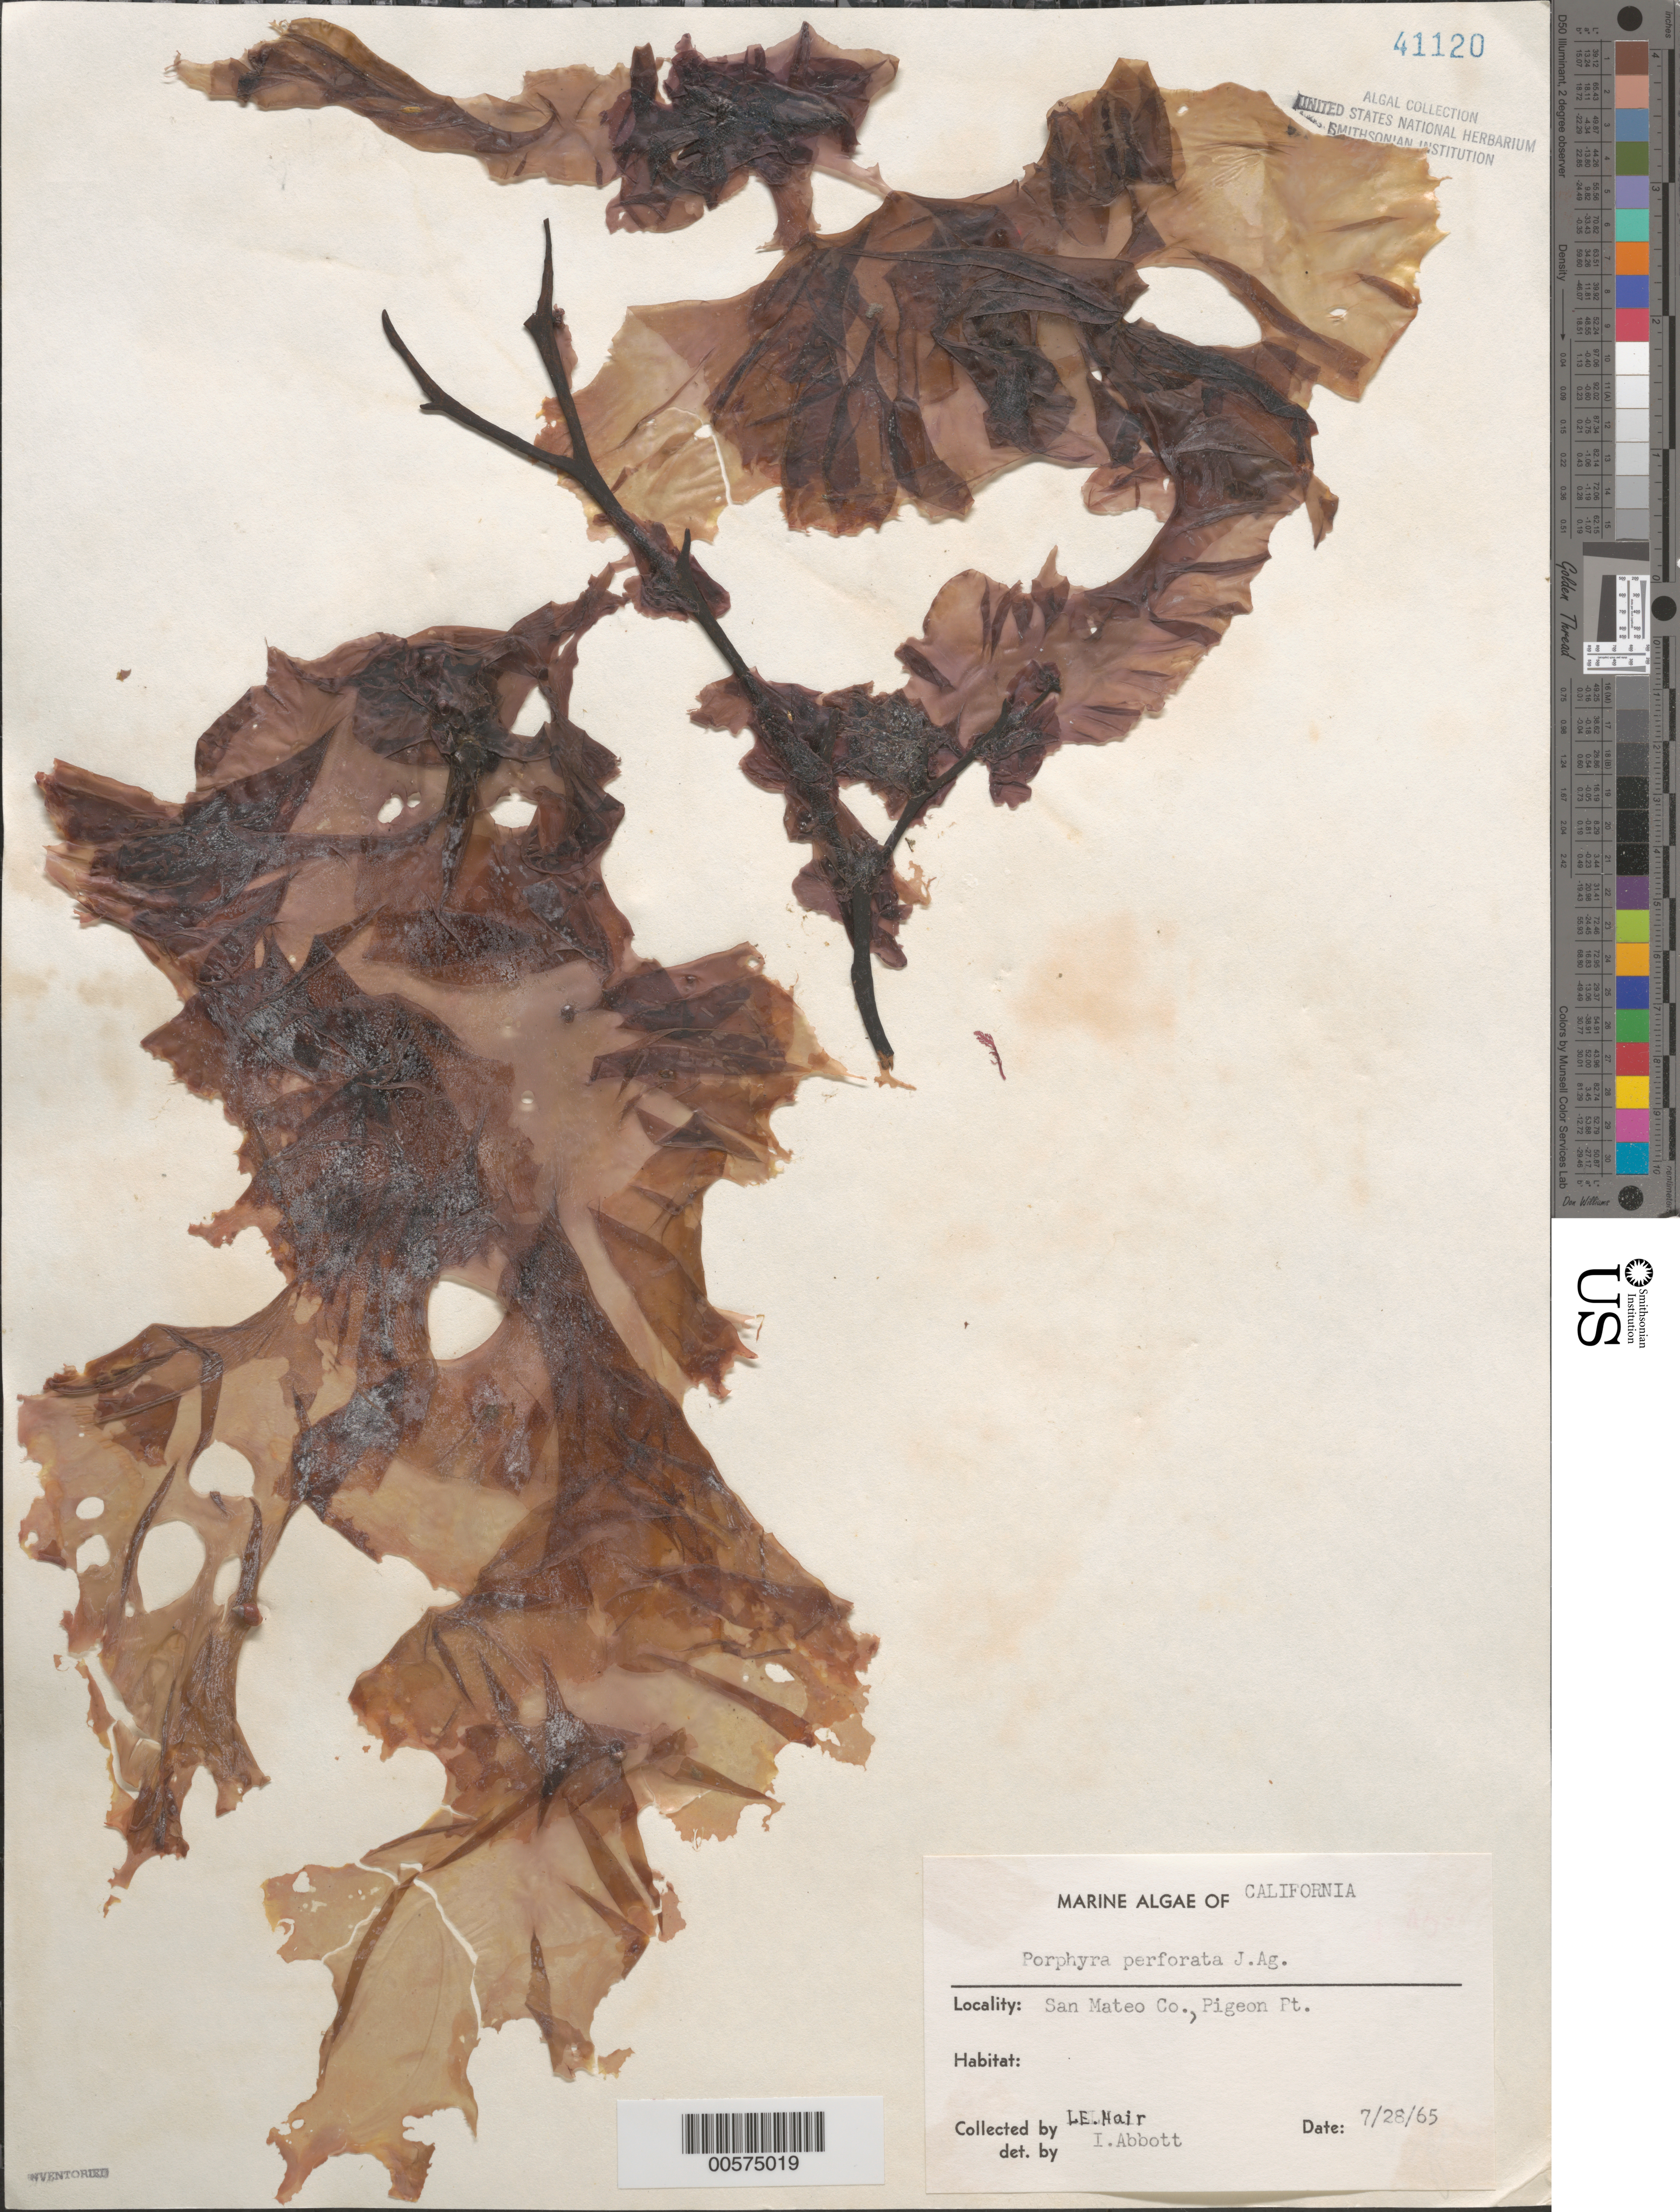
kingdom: Plantae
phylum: Rhodophyta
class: Bangiophyceae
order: Bangiales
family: Bangiaceae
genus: Pyropia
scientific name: Pyropia perforata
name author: (J. Agardh) S.C. Lindstrom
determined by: Algae name updating Project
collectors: L. Hair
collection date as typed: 28 Jul 1965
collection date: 1965-07-28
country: United States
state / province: California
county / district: San Mateo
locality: Pigeon Point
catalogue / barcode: US 41120